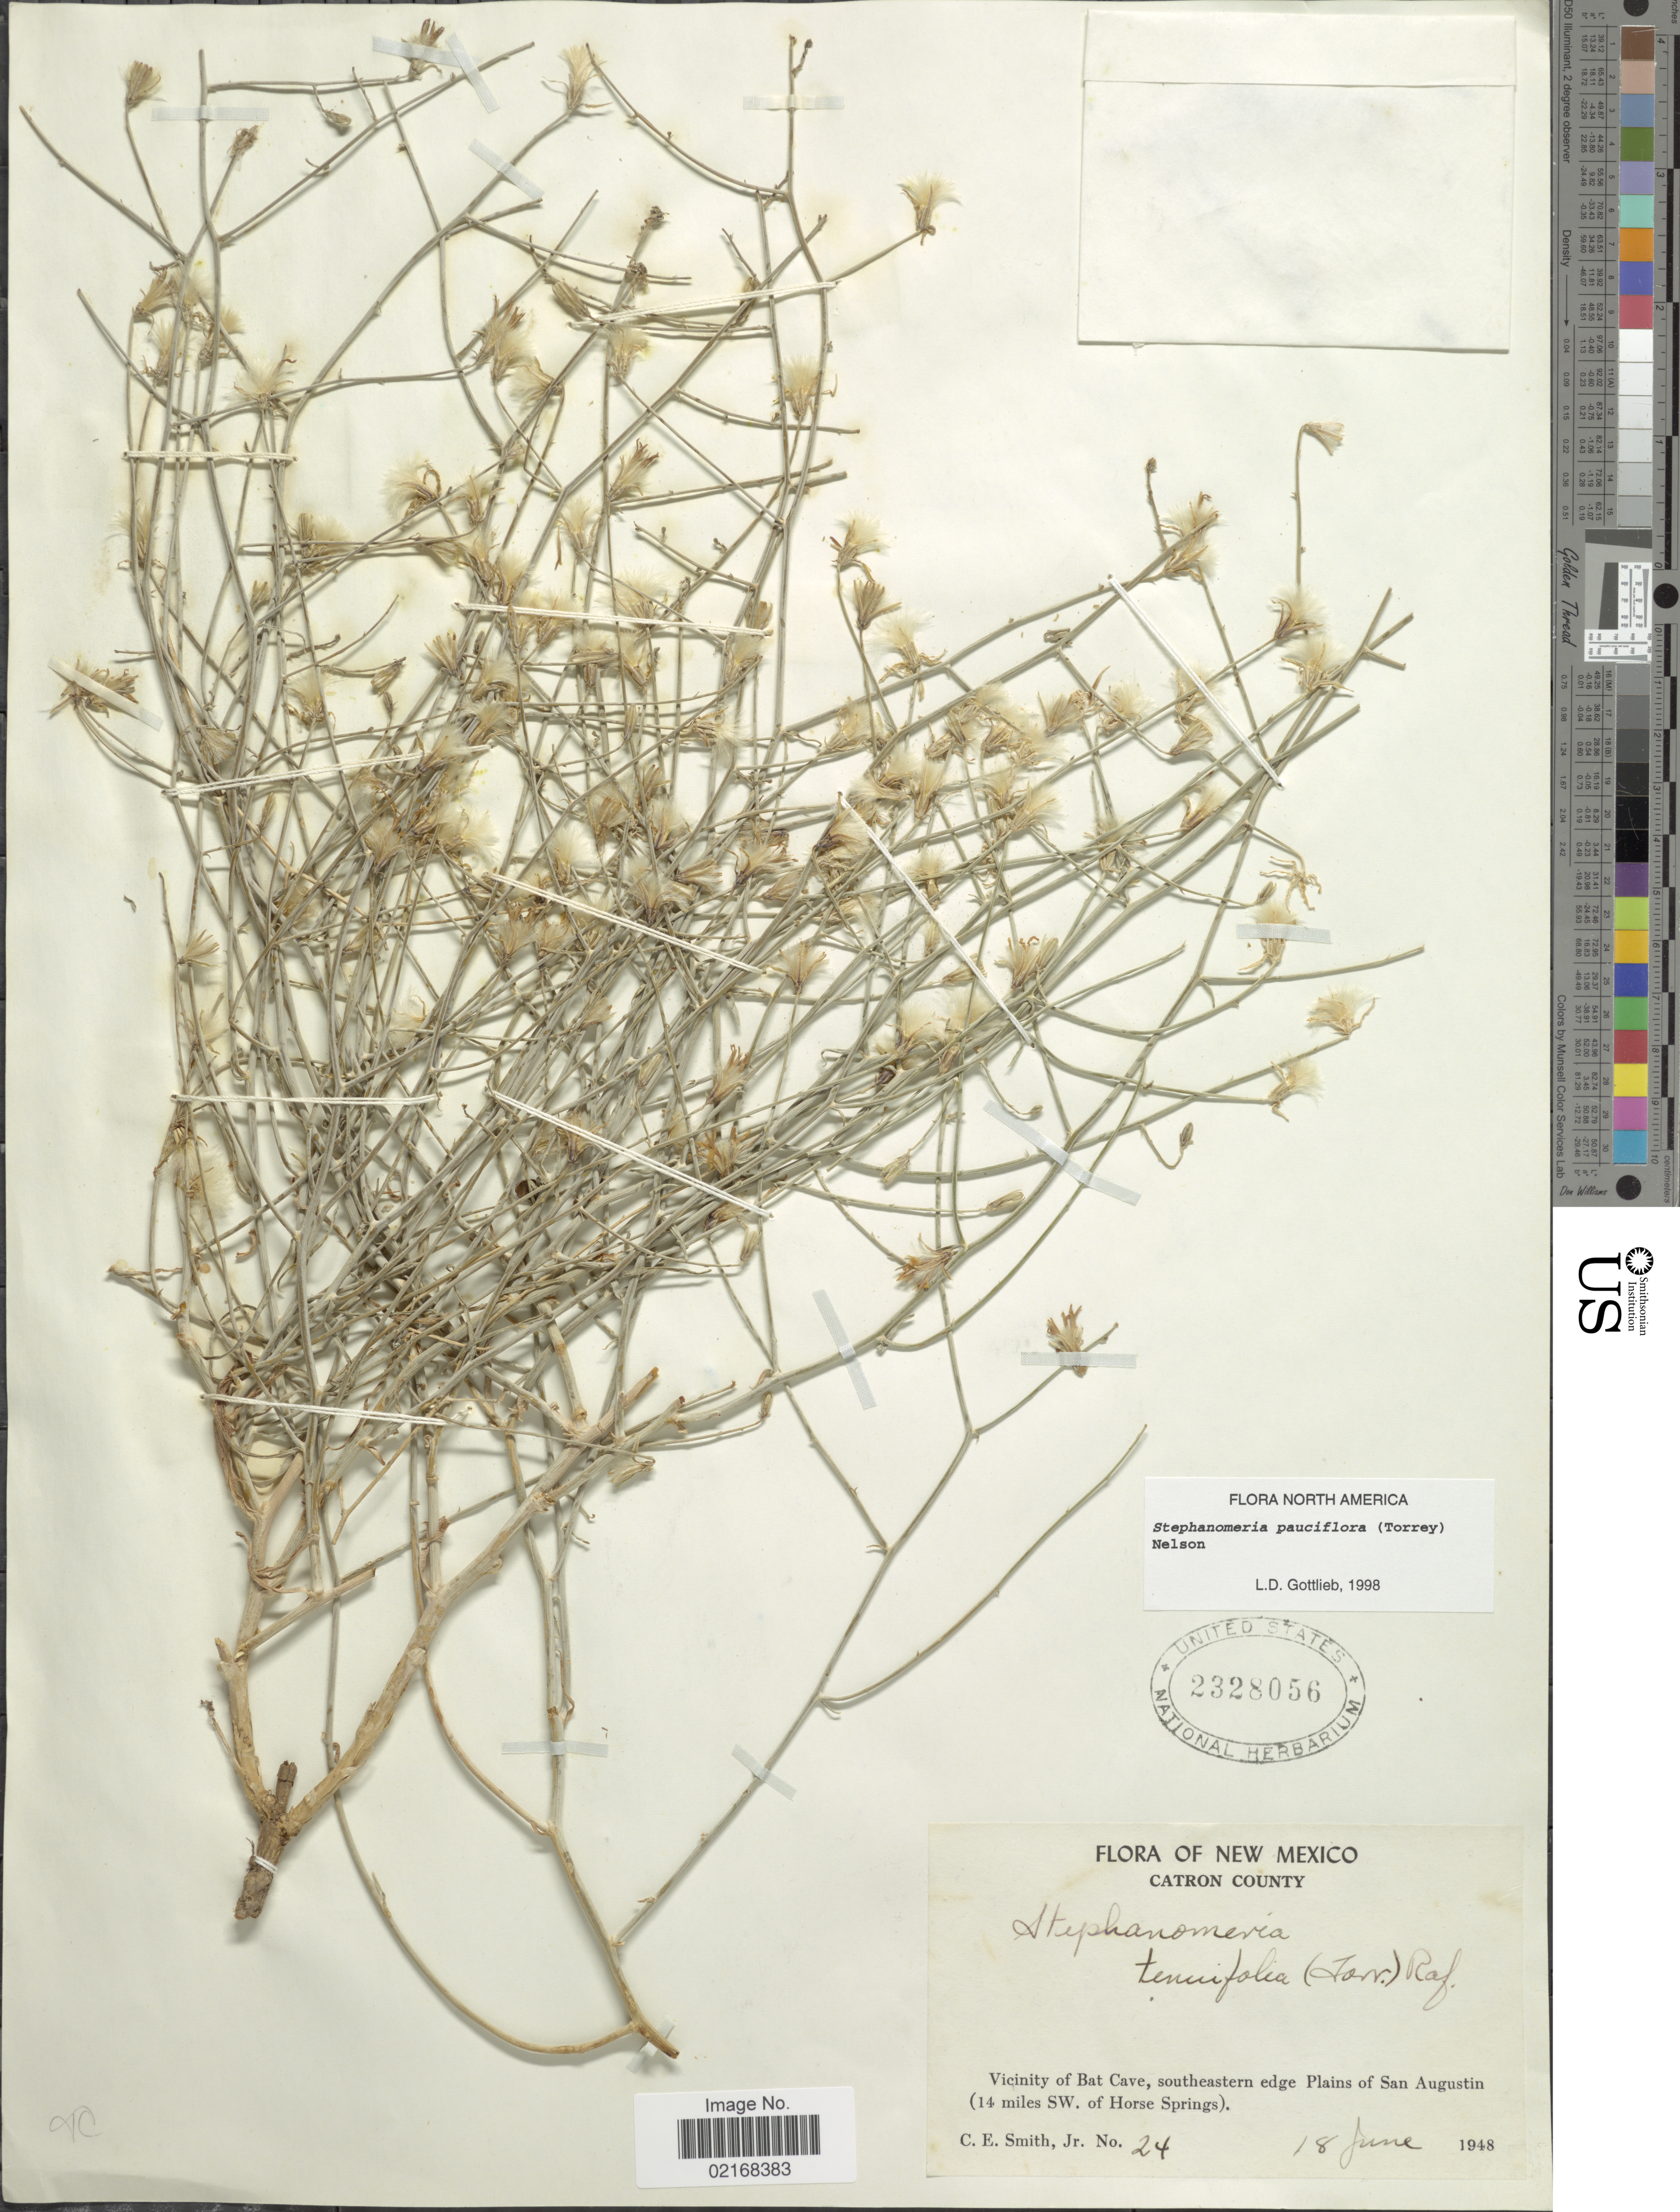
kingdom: Plantae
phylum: Tracheophyta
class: Magnoliopsida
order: Asterales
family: Asteraceae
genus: Stephanomeria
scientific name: Stephanomeria pauciflora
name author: (Torr.) A. Nelson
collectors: C. E. Smith Jr.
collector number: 24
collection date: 1948-06-18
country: United States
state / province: New Mexico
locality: Catron County. Vicinity of Bat Cave, southeastern edge Plains of San Augustin (14 miles SW. of Horse Springs)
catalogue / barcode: US 2328056